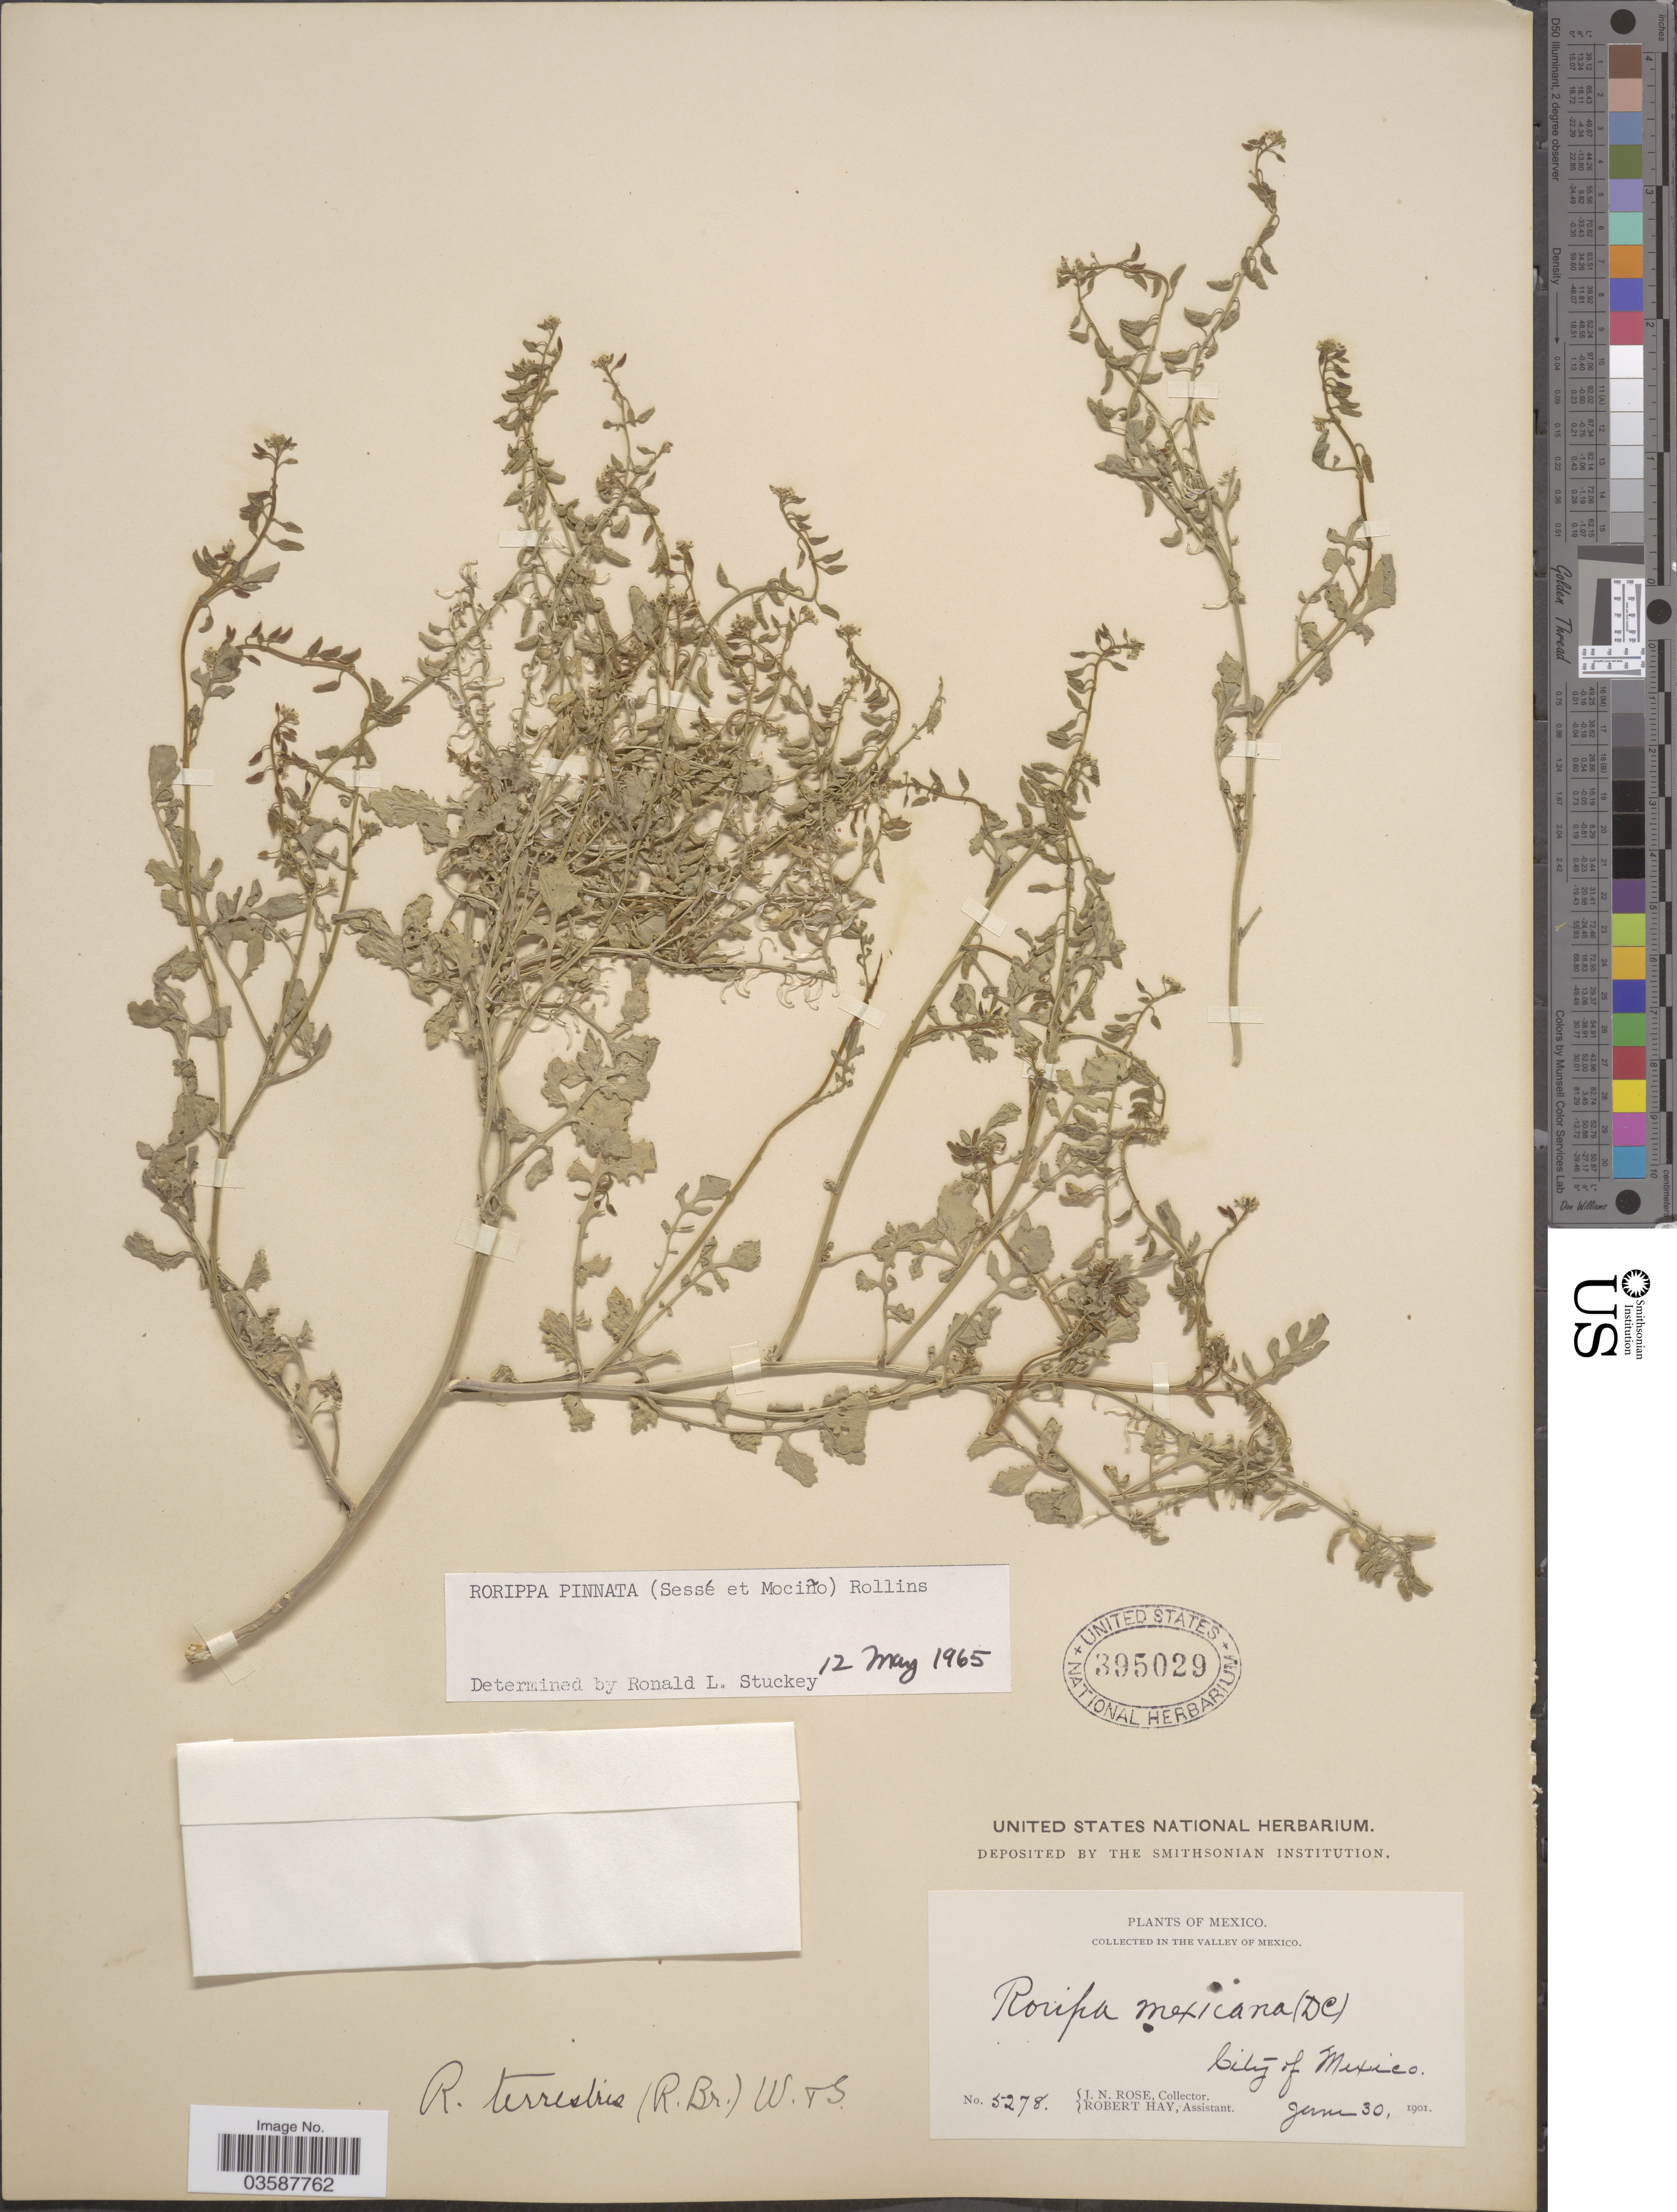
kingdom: Plantae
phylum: Tracheophyta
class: Magnoliopsida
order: Brassicales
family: Brassicaceae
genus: Rorippa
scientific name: Rorippa pinnata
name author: (Sessé & Moc.) Rollins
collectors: J. N. Rose & R. Hay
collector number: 5278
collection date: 1901-06-30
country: Mexico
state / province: México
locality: In the valley of Mexico. City of Mexico.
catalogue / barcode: US 395029